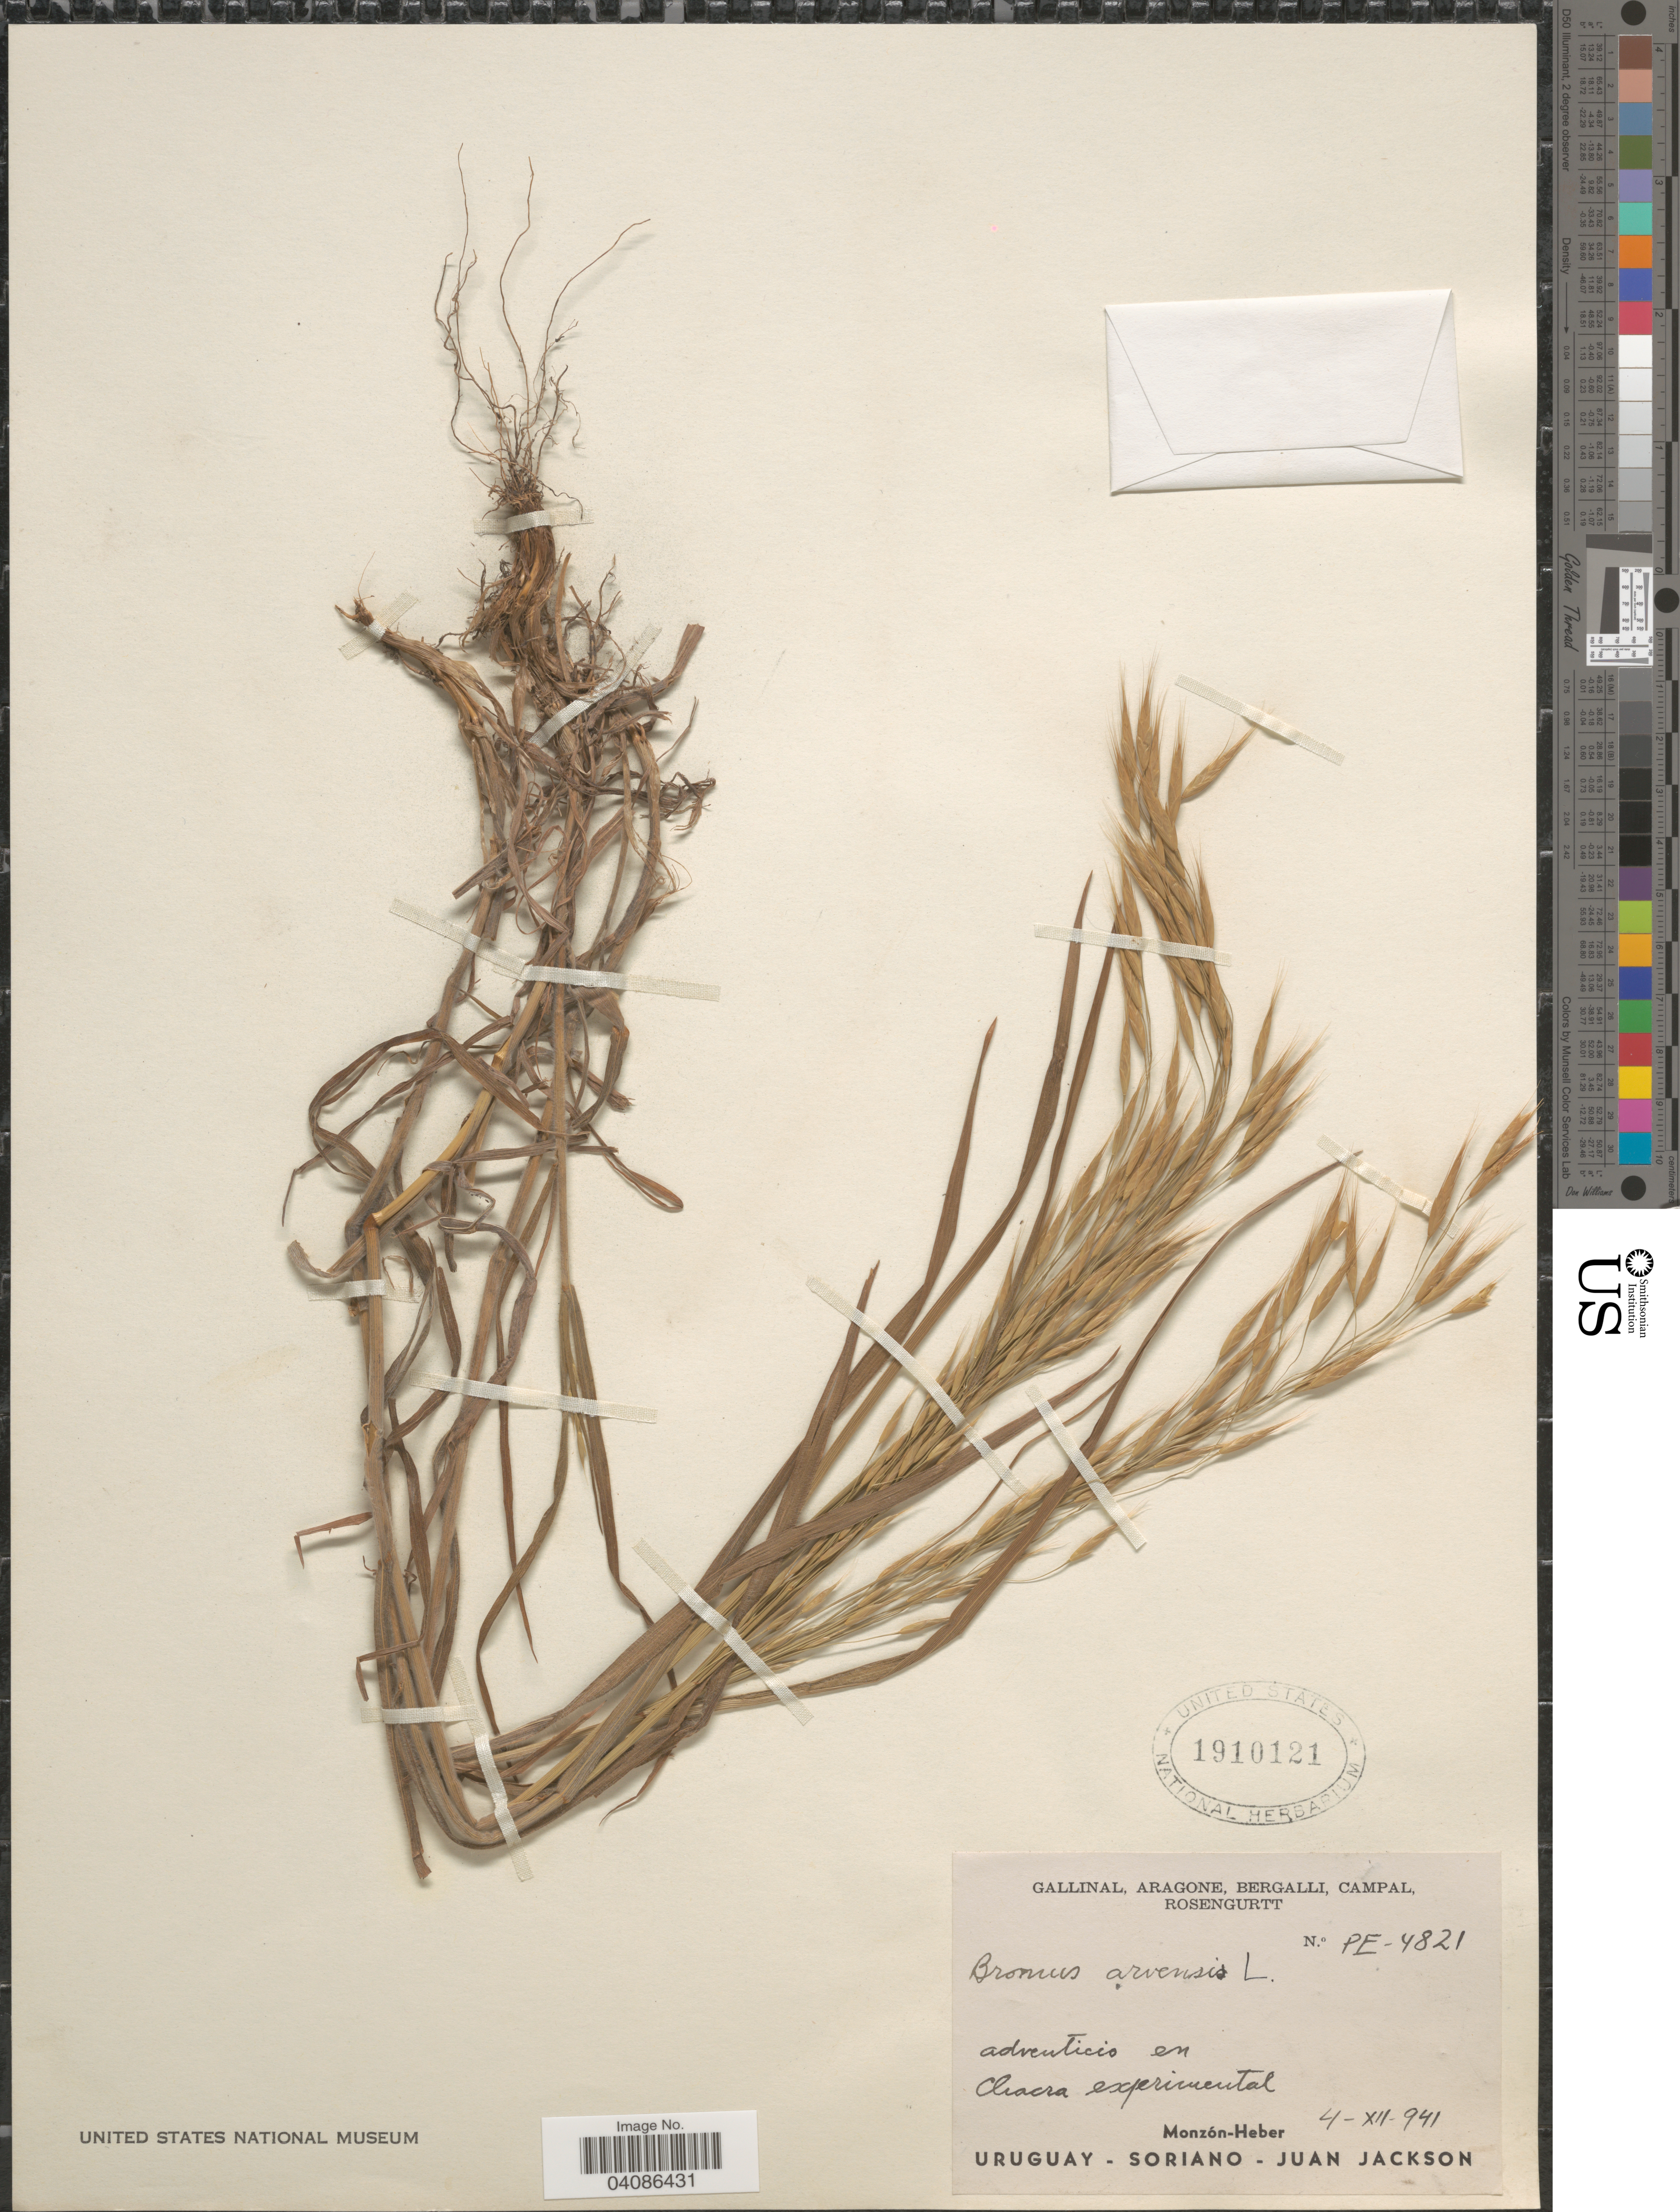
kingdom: Plantae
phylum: Tracheophyta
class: Liliopsida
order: Poales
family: Poaceae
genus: Bromus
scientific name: Bromus arvensis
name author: L.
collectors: -. Gallinal, -- Aragone, -- Bergalli, -- Campal & Rosengurtt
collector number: PE-4821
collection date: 1941-12-04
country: Uruguay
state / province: Soriano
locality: Adventicio en Chacra experimental. Monzón-Heber. Juan Jackson.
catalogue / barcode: US 1910121